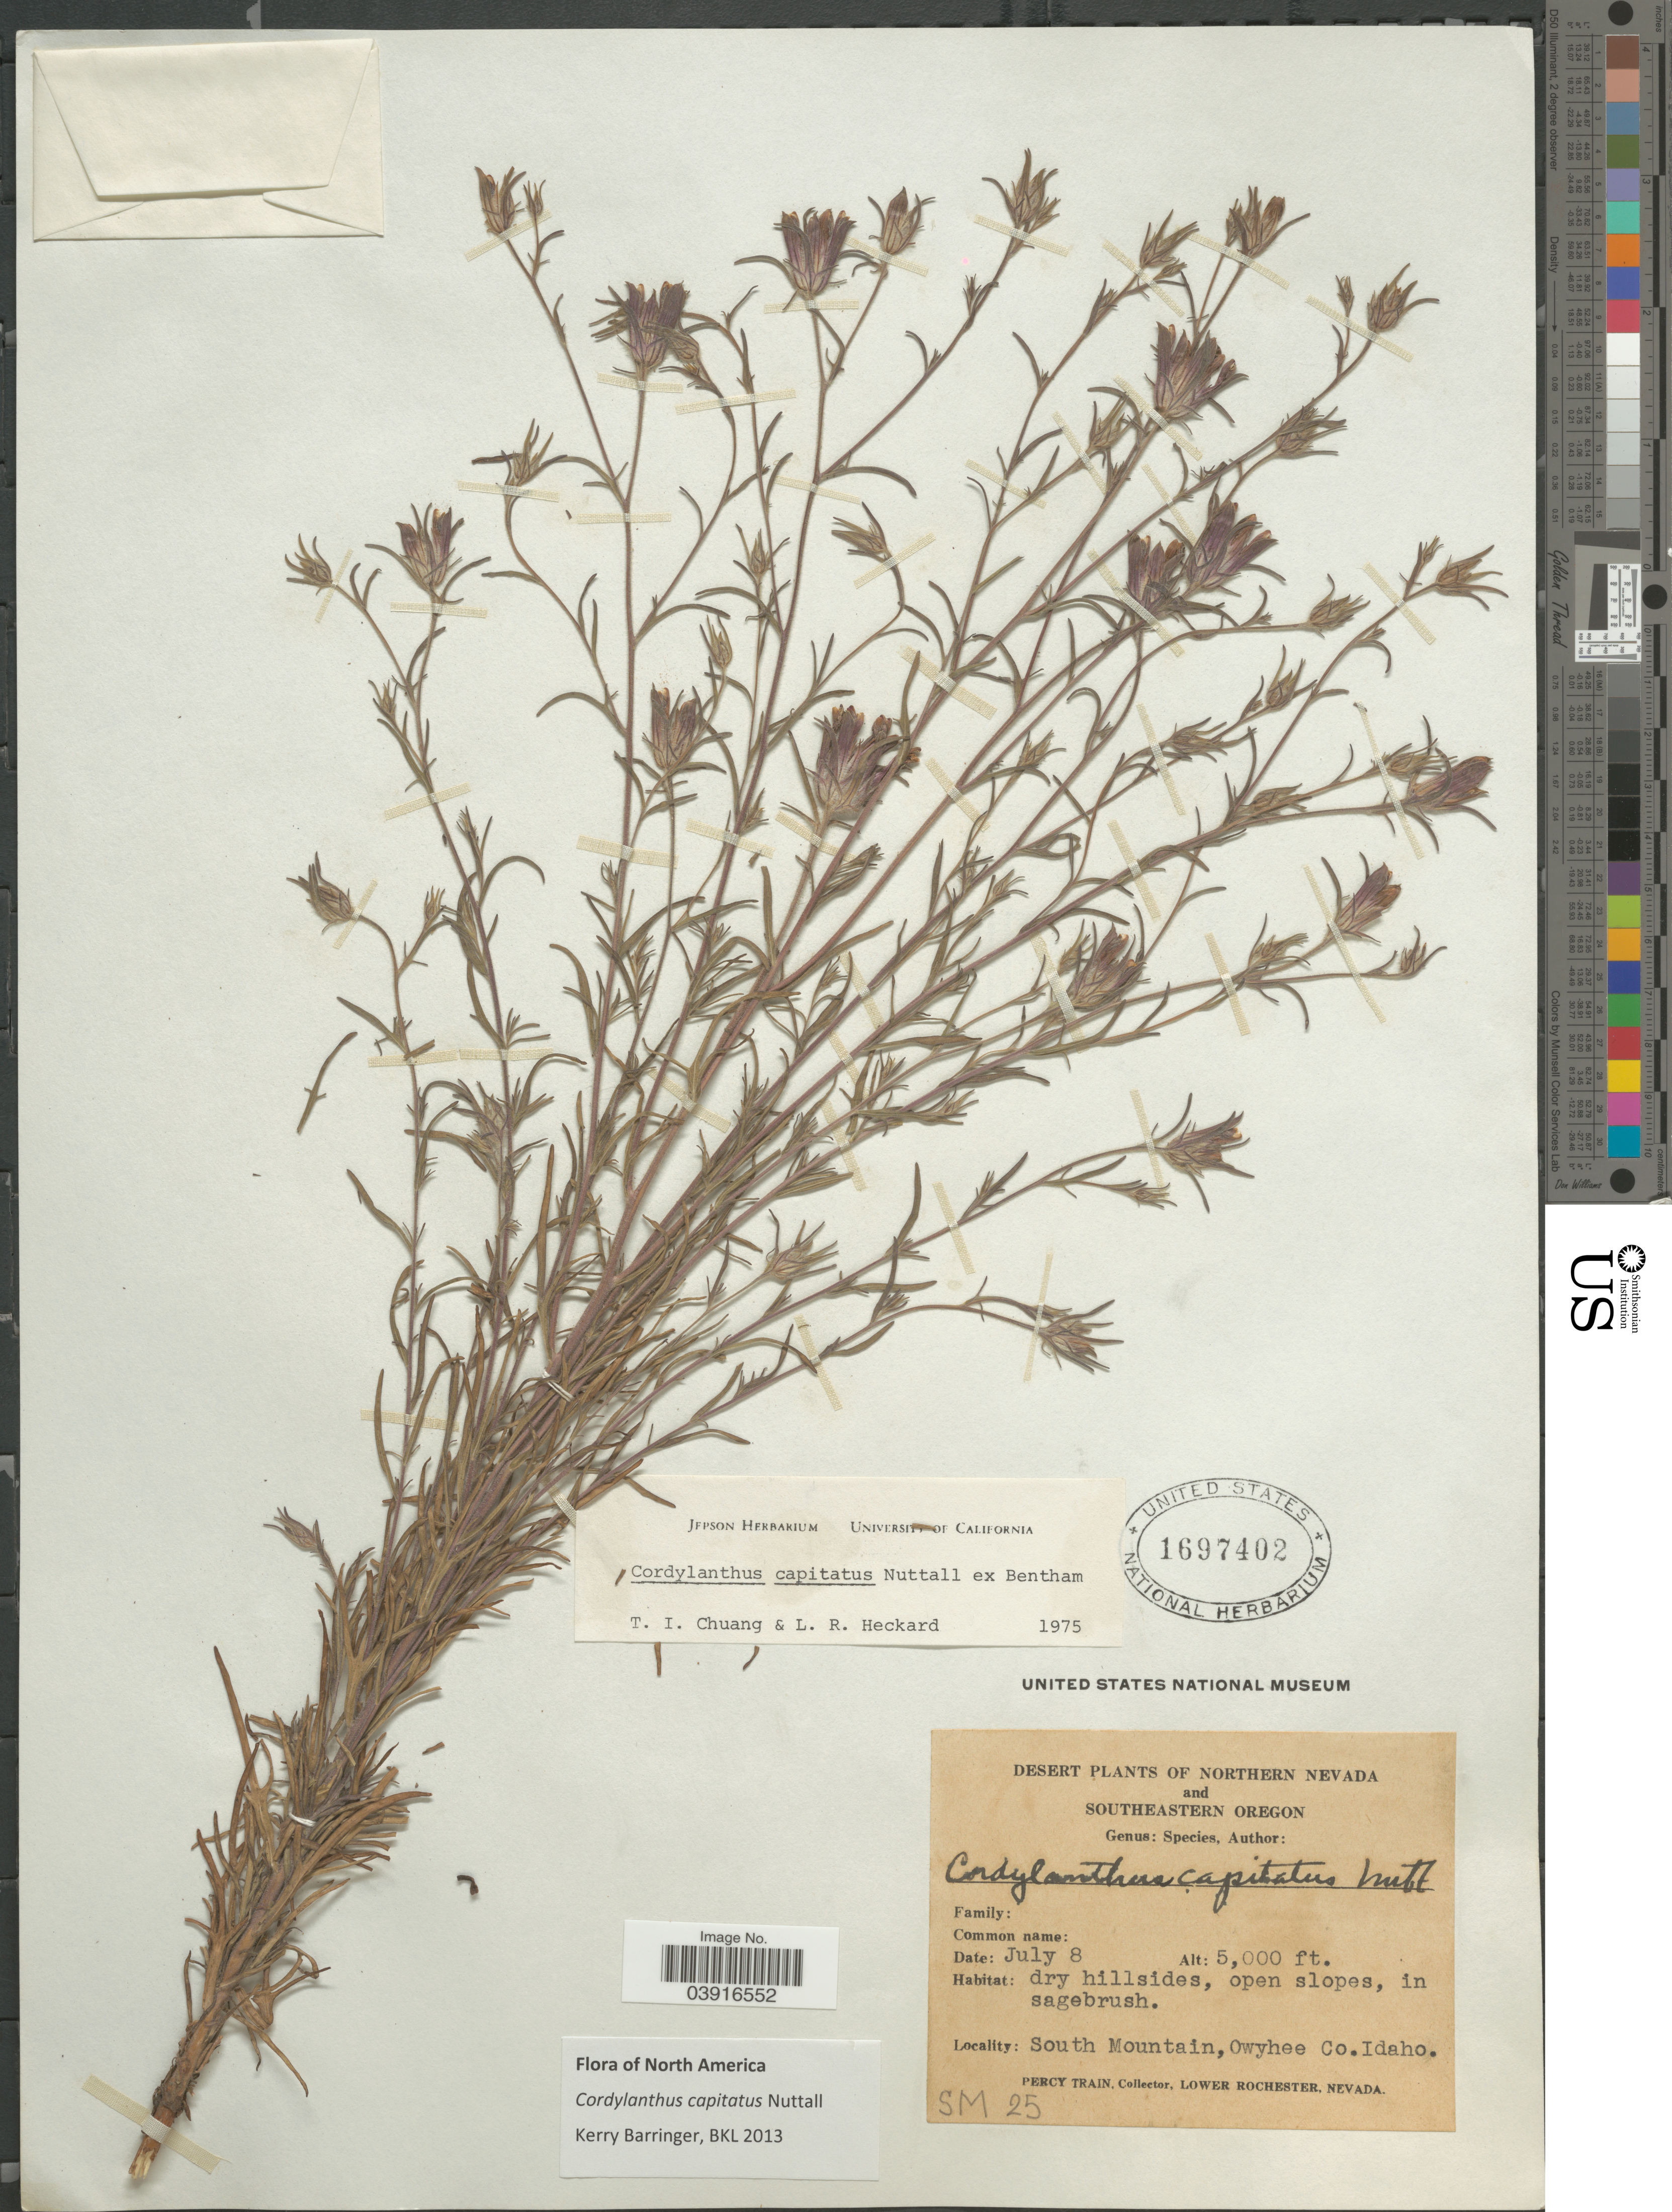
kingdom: Plantae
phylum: Tracheophyta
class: Magnoliopsida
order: Lamiales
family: Orobanchaceae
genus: Cordylanthus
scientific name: Cordylanthus capitatus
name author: Nutt. ex Benth.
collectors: P. Train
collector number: SM 25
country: United States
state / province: Idaho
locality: South Mountain, Owyhee Co.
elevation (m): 1524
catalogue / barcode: US 1697402